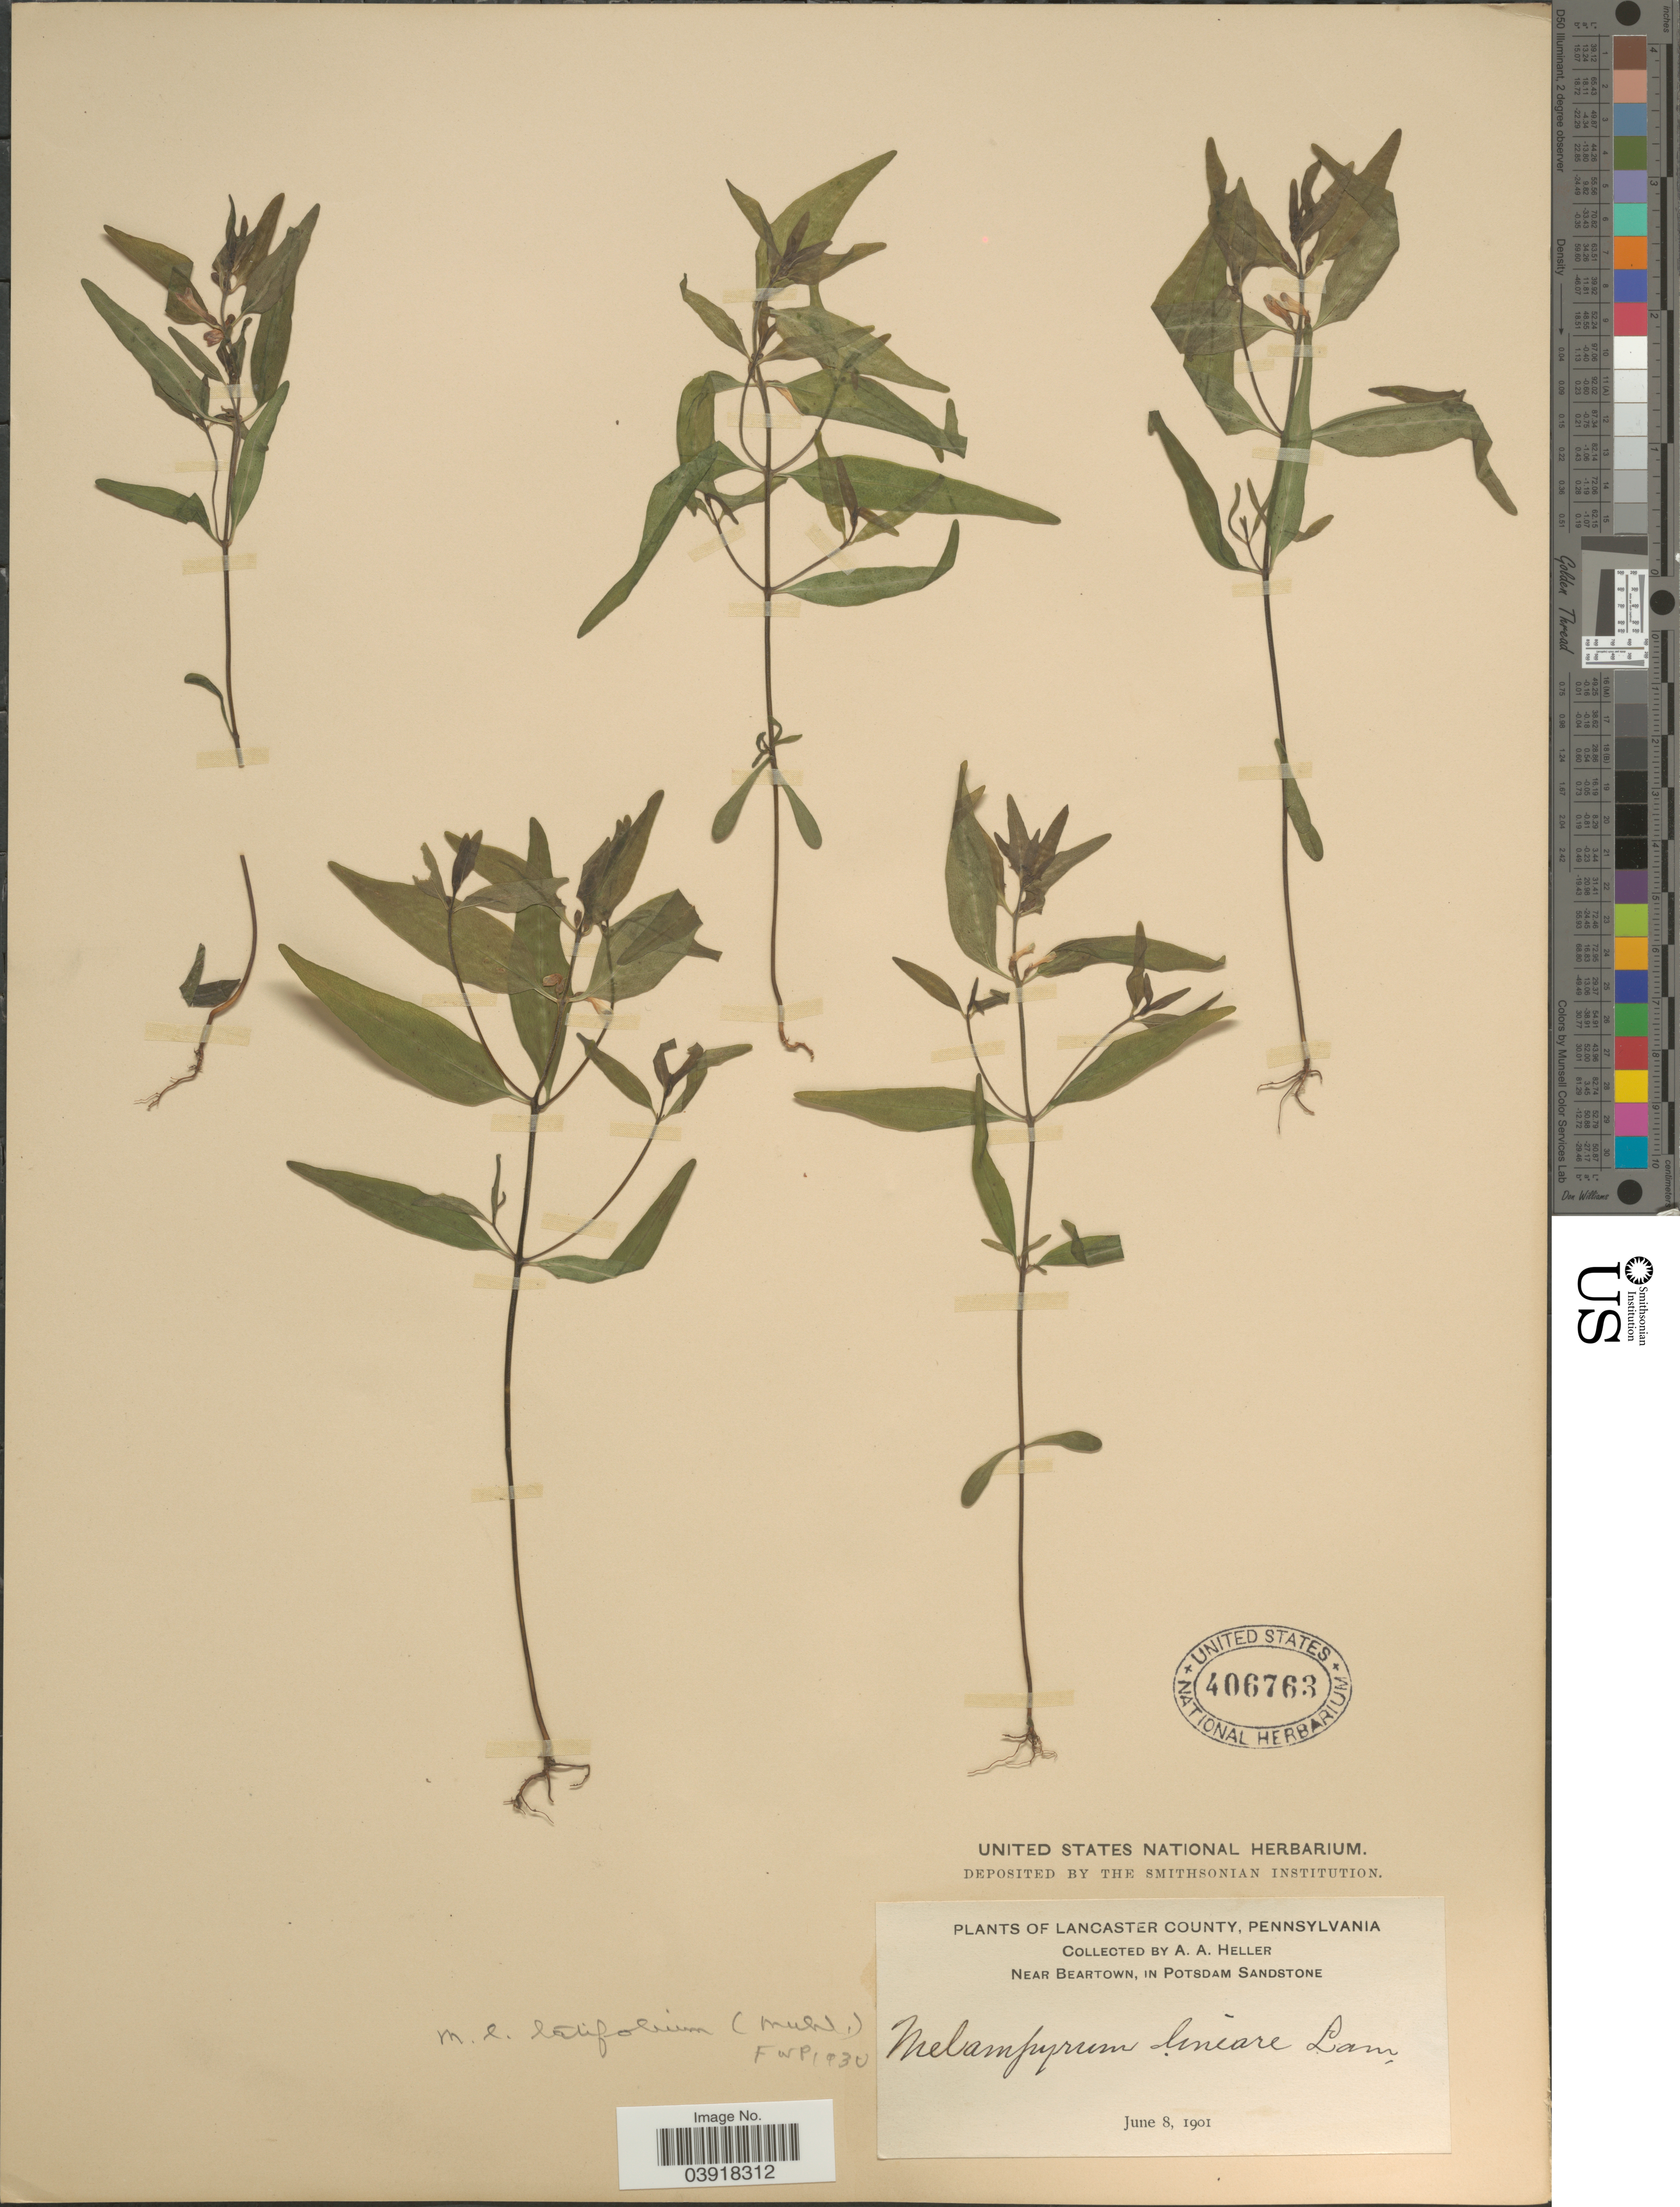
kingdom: Plantae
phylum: Tracheophyta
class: Magnoliopsida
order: Lamiales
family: Orobanchaceae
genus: Melampyrum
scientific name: Melampyrum lineare var. latifolium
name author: (Muhl.) P. Beauv.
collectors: A. A. Heller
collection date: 1901-06-08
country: United States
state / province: Pennsylvania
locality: Lancaster County. Near Beartown, in Potsdam Sandstone.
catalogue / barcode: US 406763